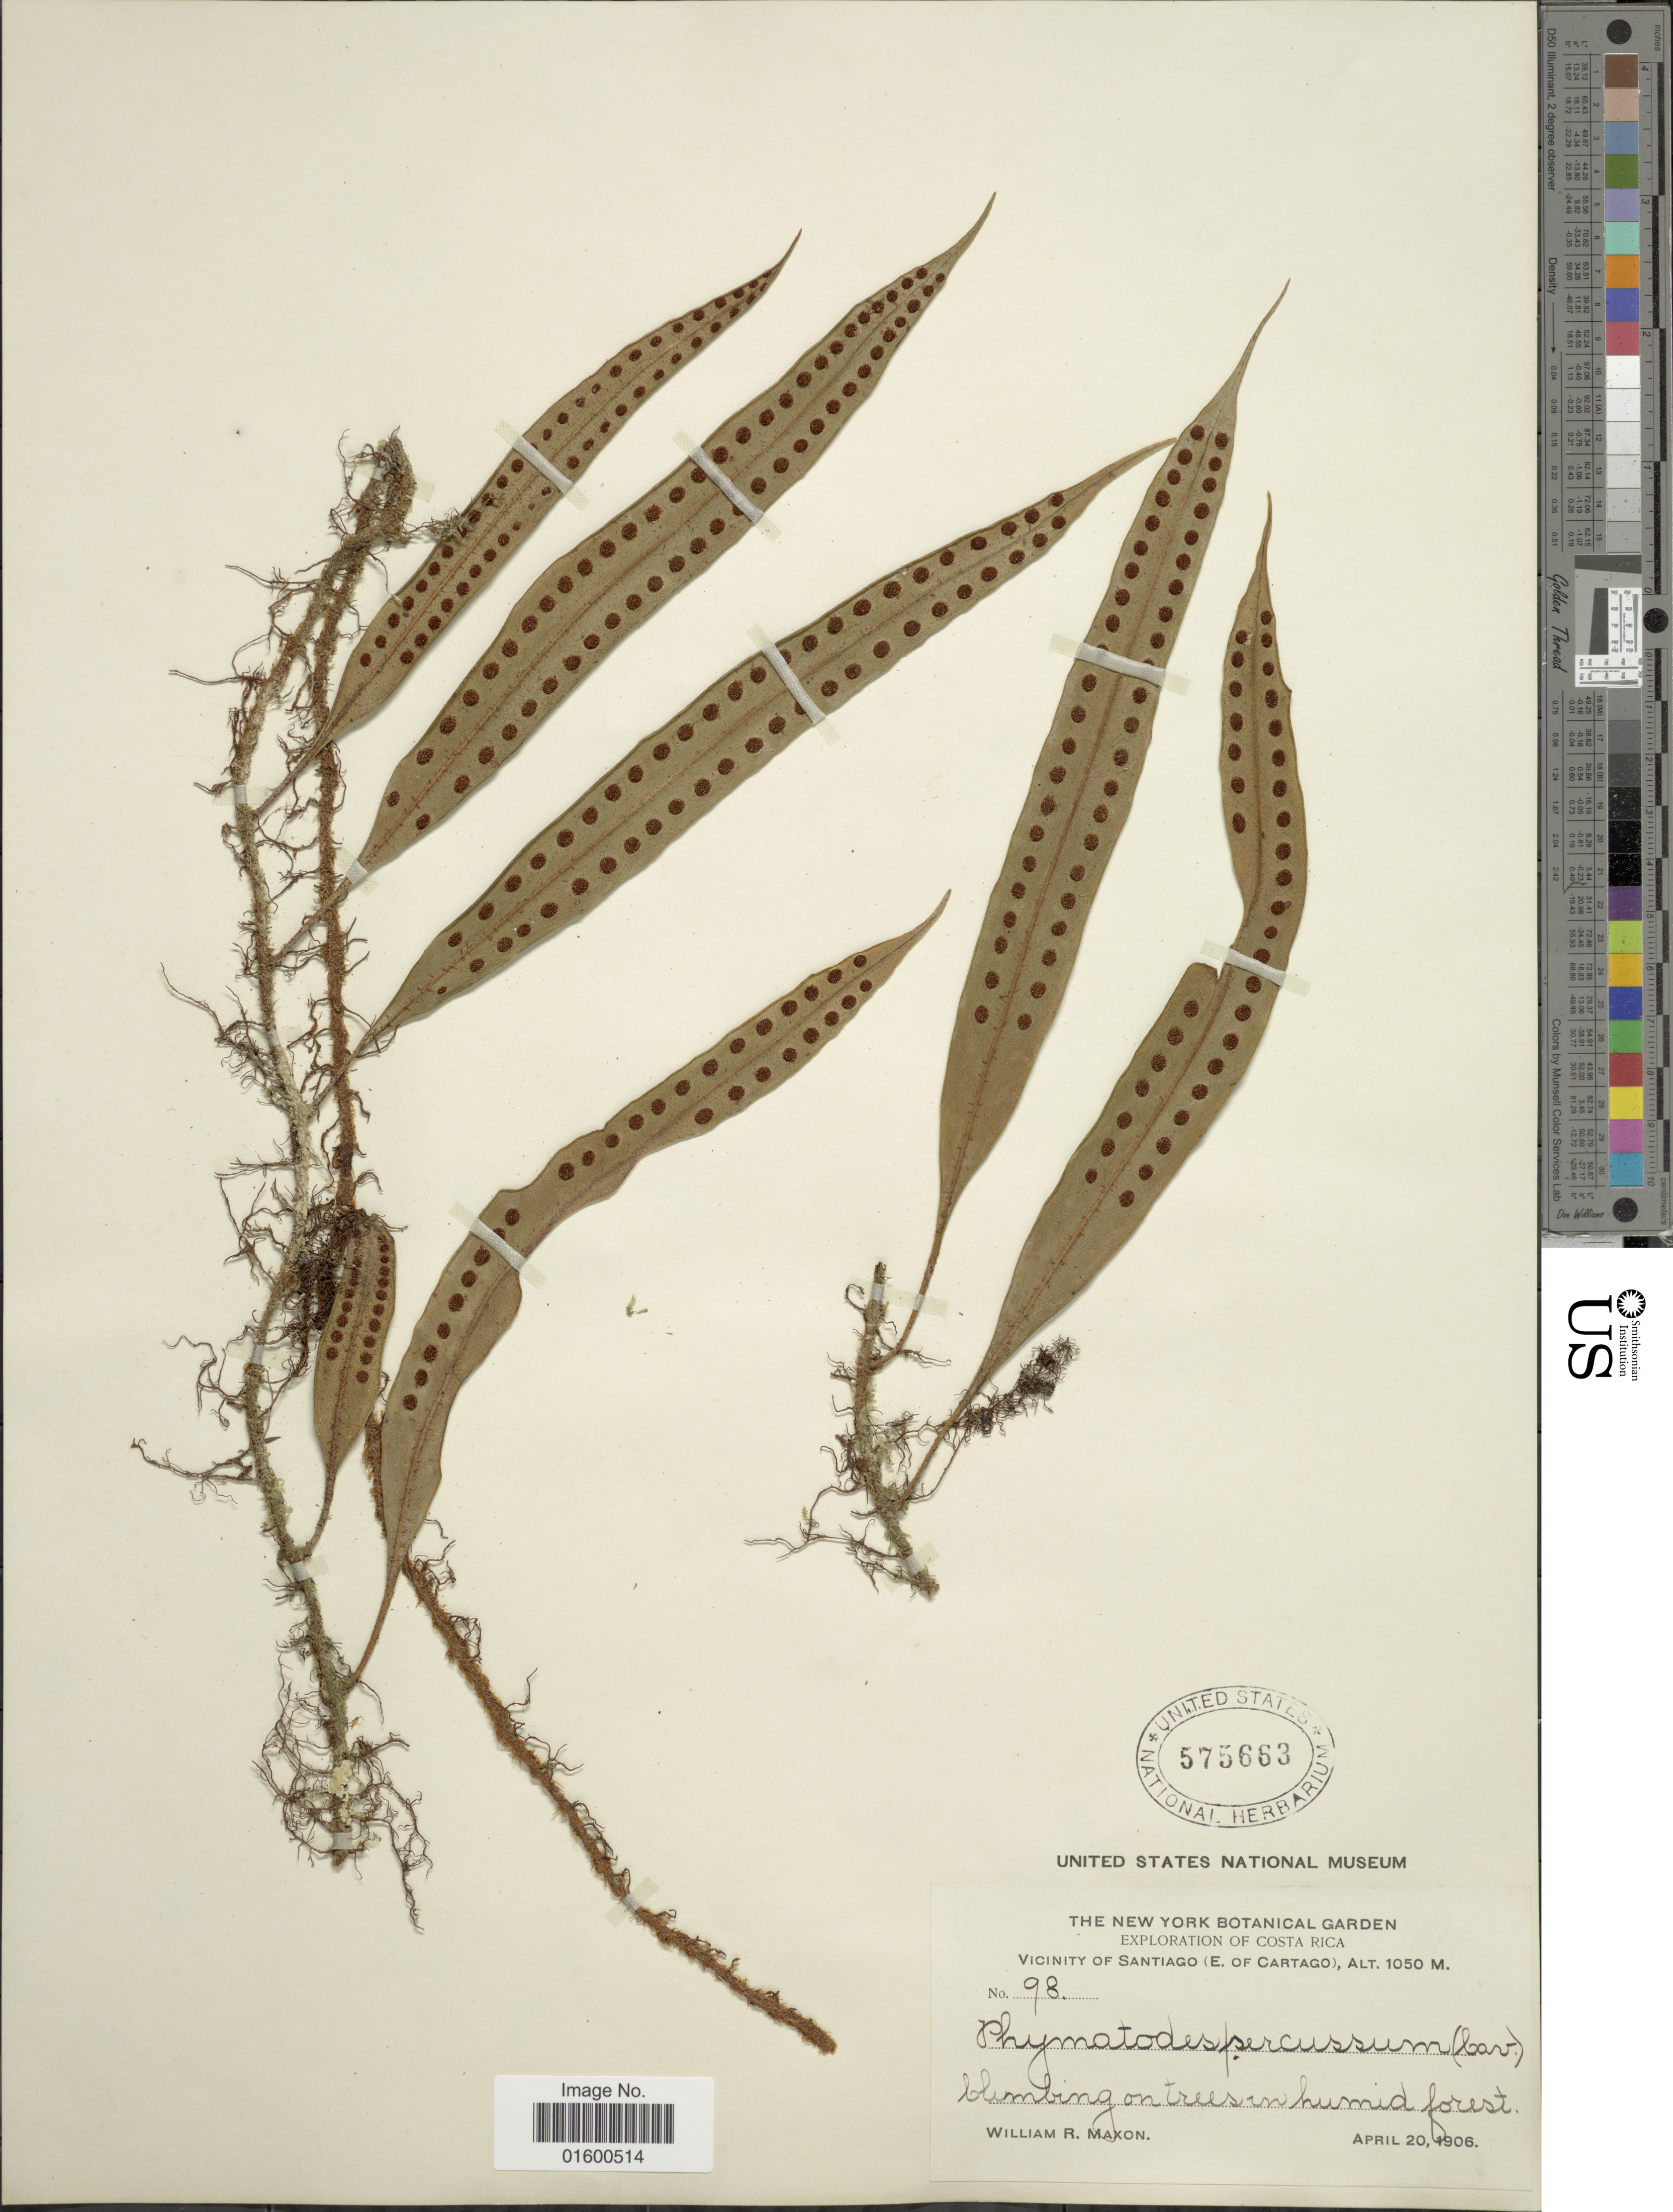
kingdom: Plantae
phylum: Tracheophyta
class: Polypodiopsida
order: Polypodiales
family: Polypodiaceae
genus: Microgramma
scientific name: Microgramma percussa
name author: (Cav.) de la Sota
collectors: W. R. Maxon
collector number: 98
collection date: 1906-04-20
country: Costa Rica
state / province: Cartago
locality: Vicinity of Santiago (E. of Cartago)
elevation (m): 1050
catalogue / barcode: US 575663